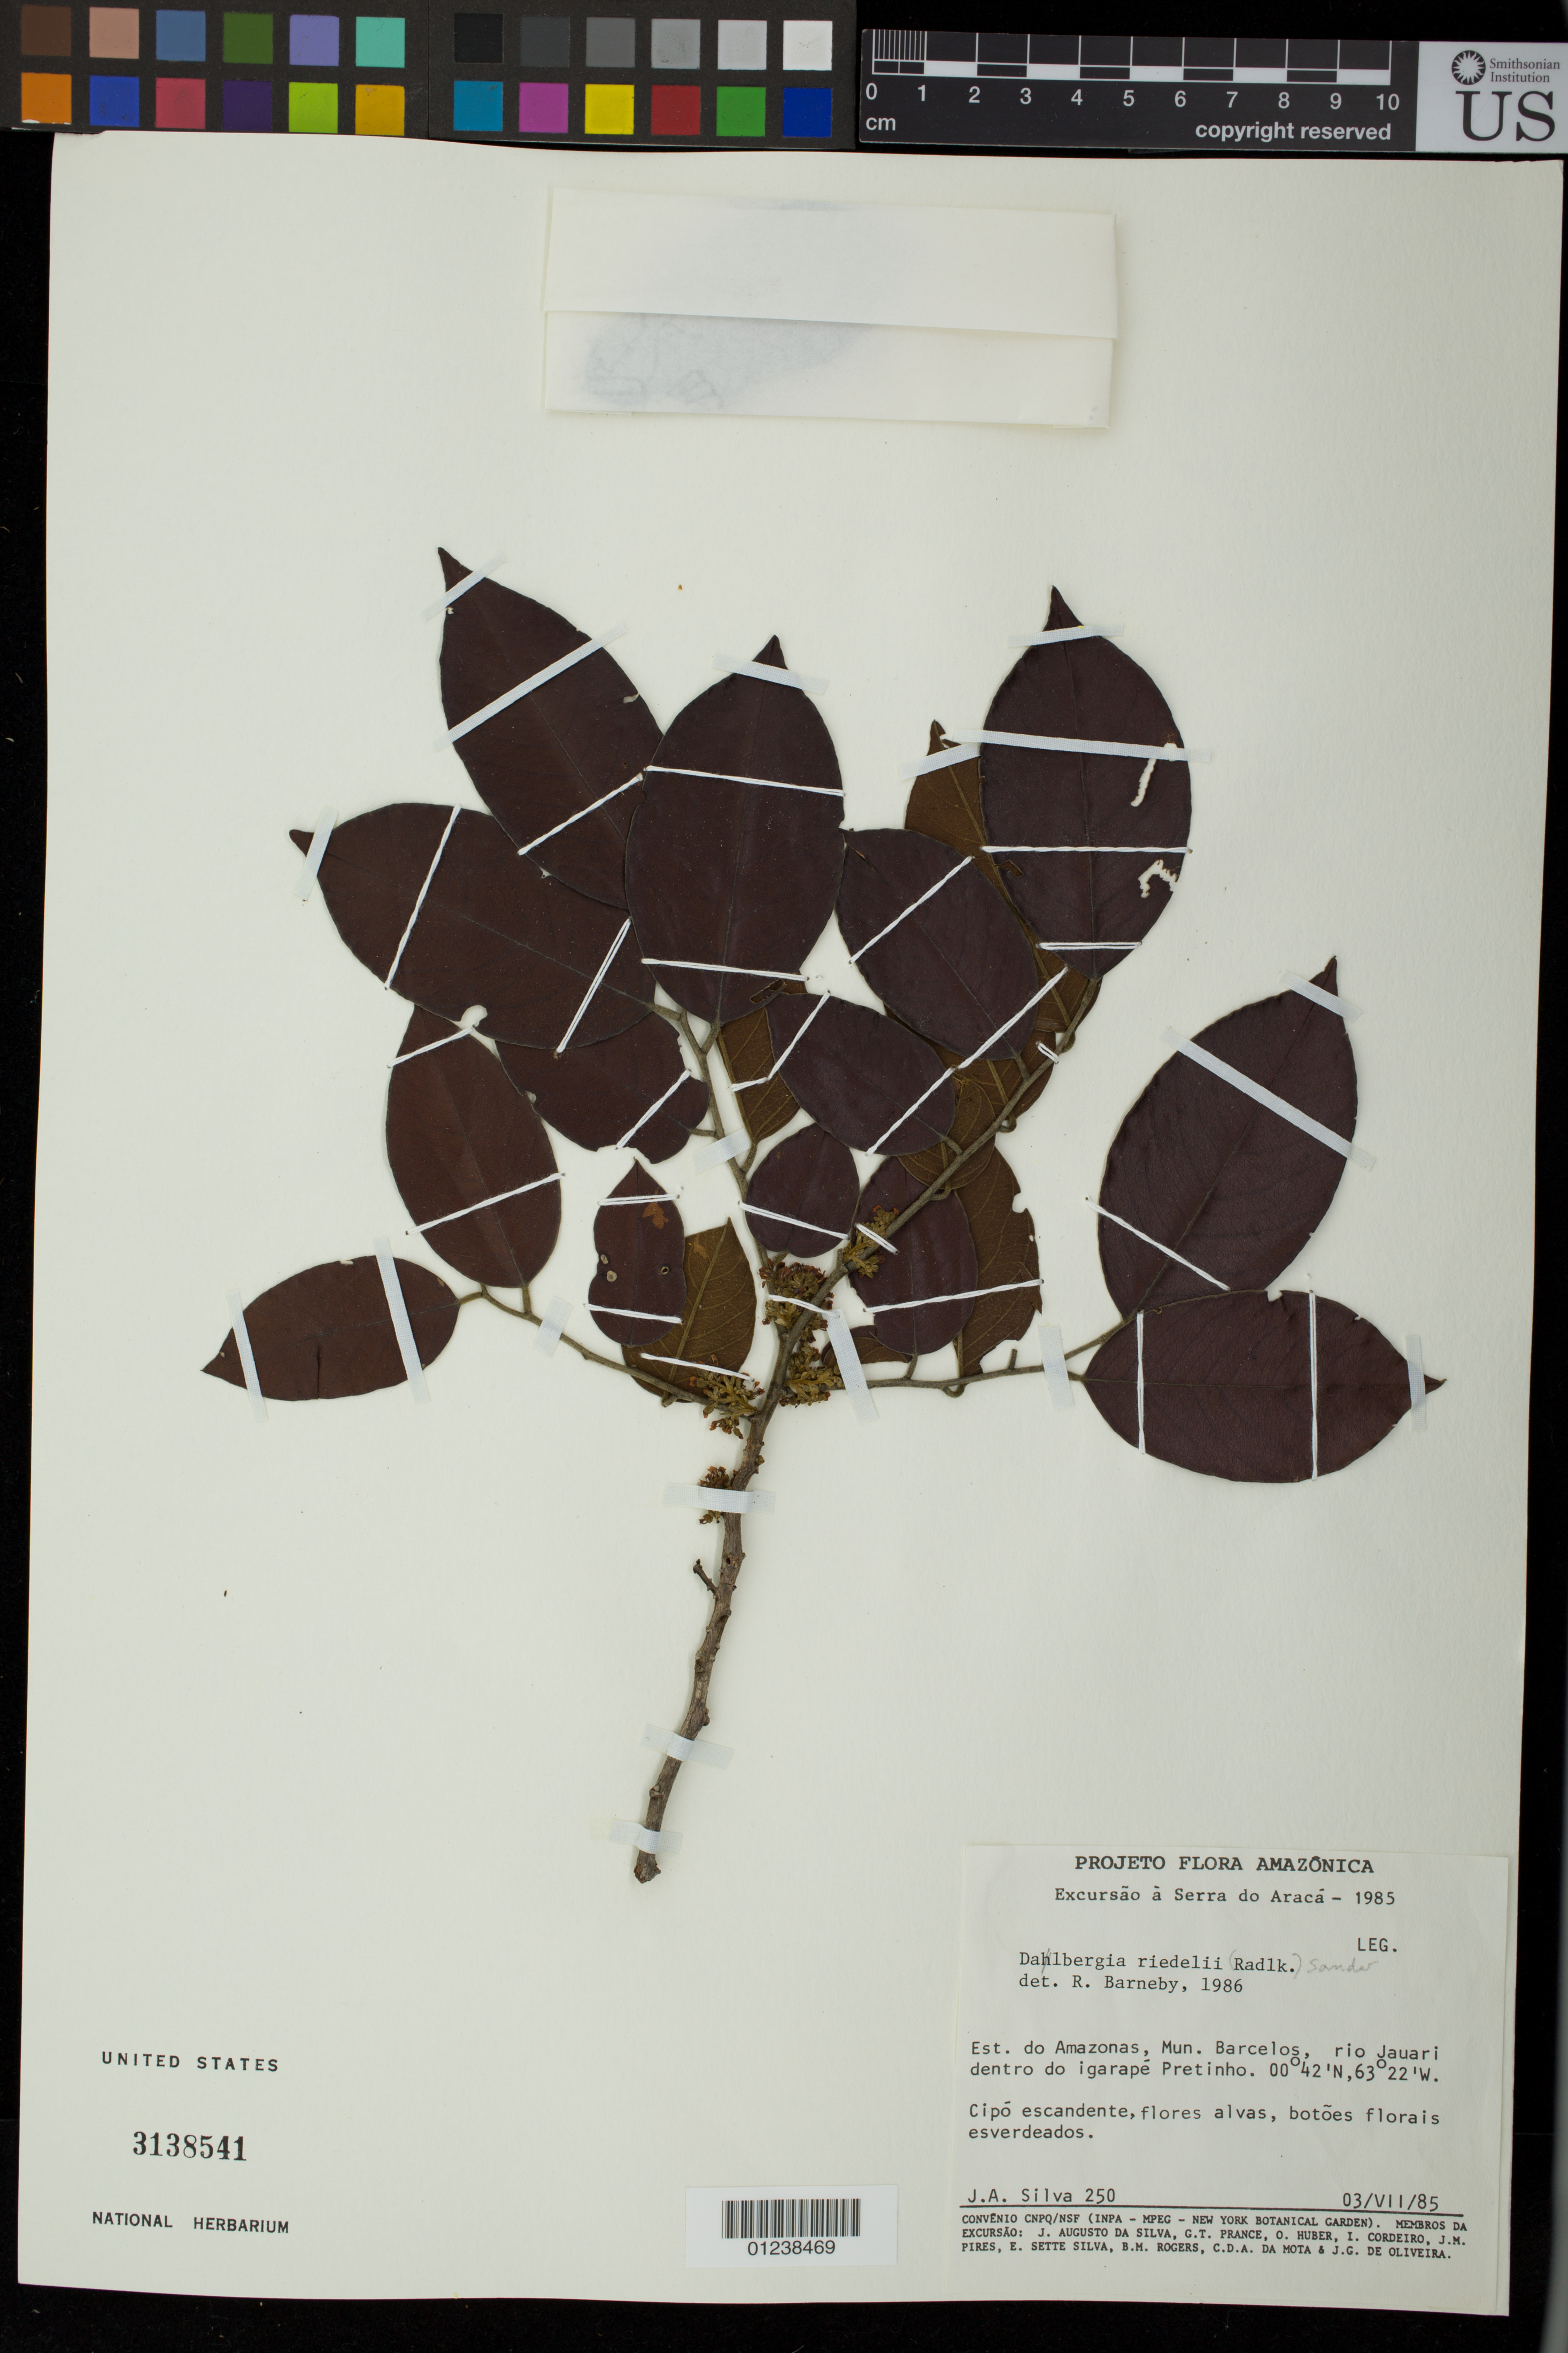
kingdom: Plantae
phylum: Tracheophyta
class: Magnoliopsida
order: Fabales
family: Fabaceae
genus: Dalbergia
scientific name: Dalbergia riedelii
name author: (Benth.) Sandwith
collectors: J. A. Silva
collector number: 250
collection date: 1985-07-03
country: Brazil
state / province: Amazonas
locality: Mun. Barcelos, rio Jauari dentro do igarape Pretinho.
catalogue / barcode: US 3138541